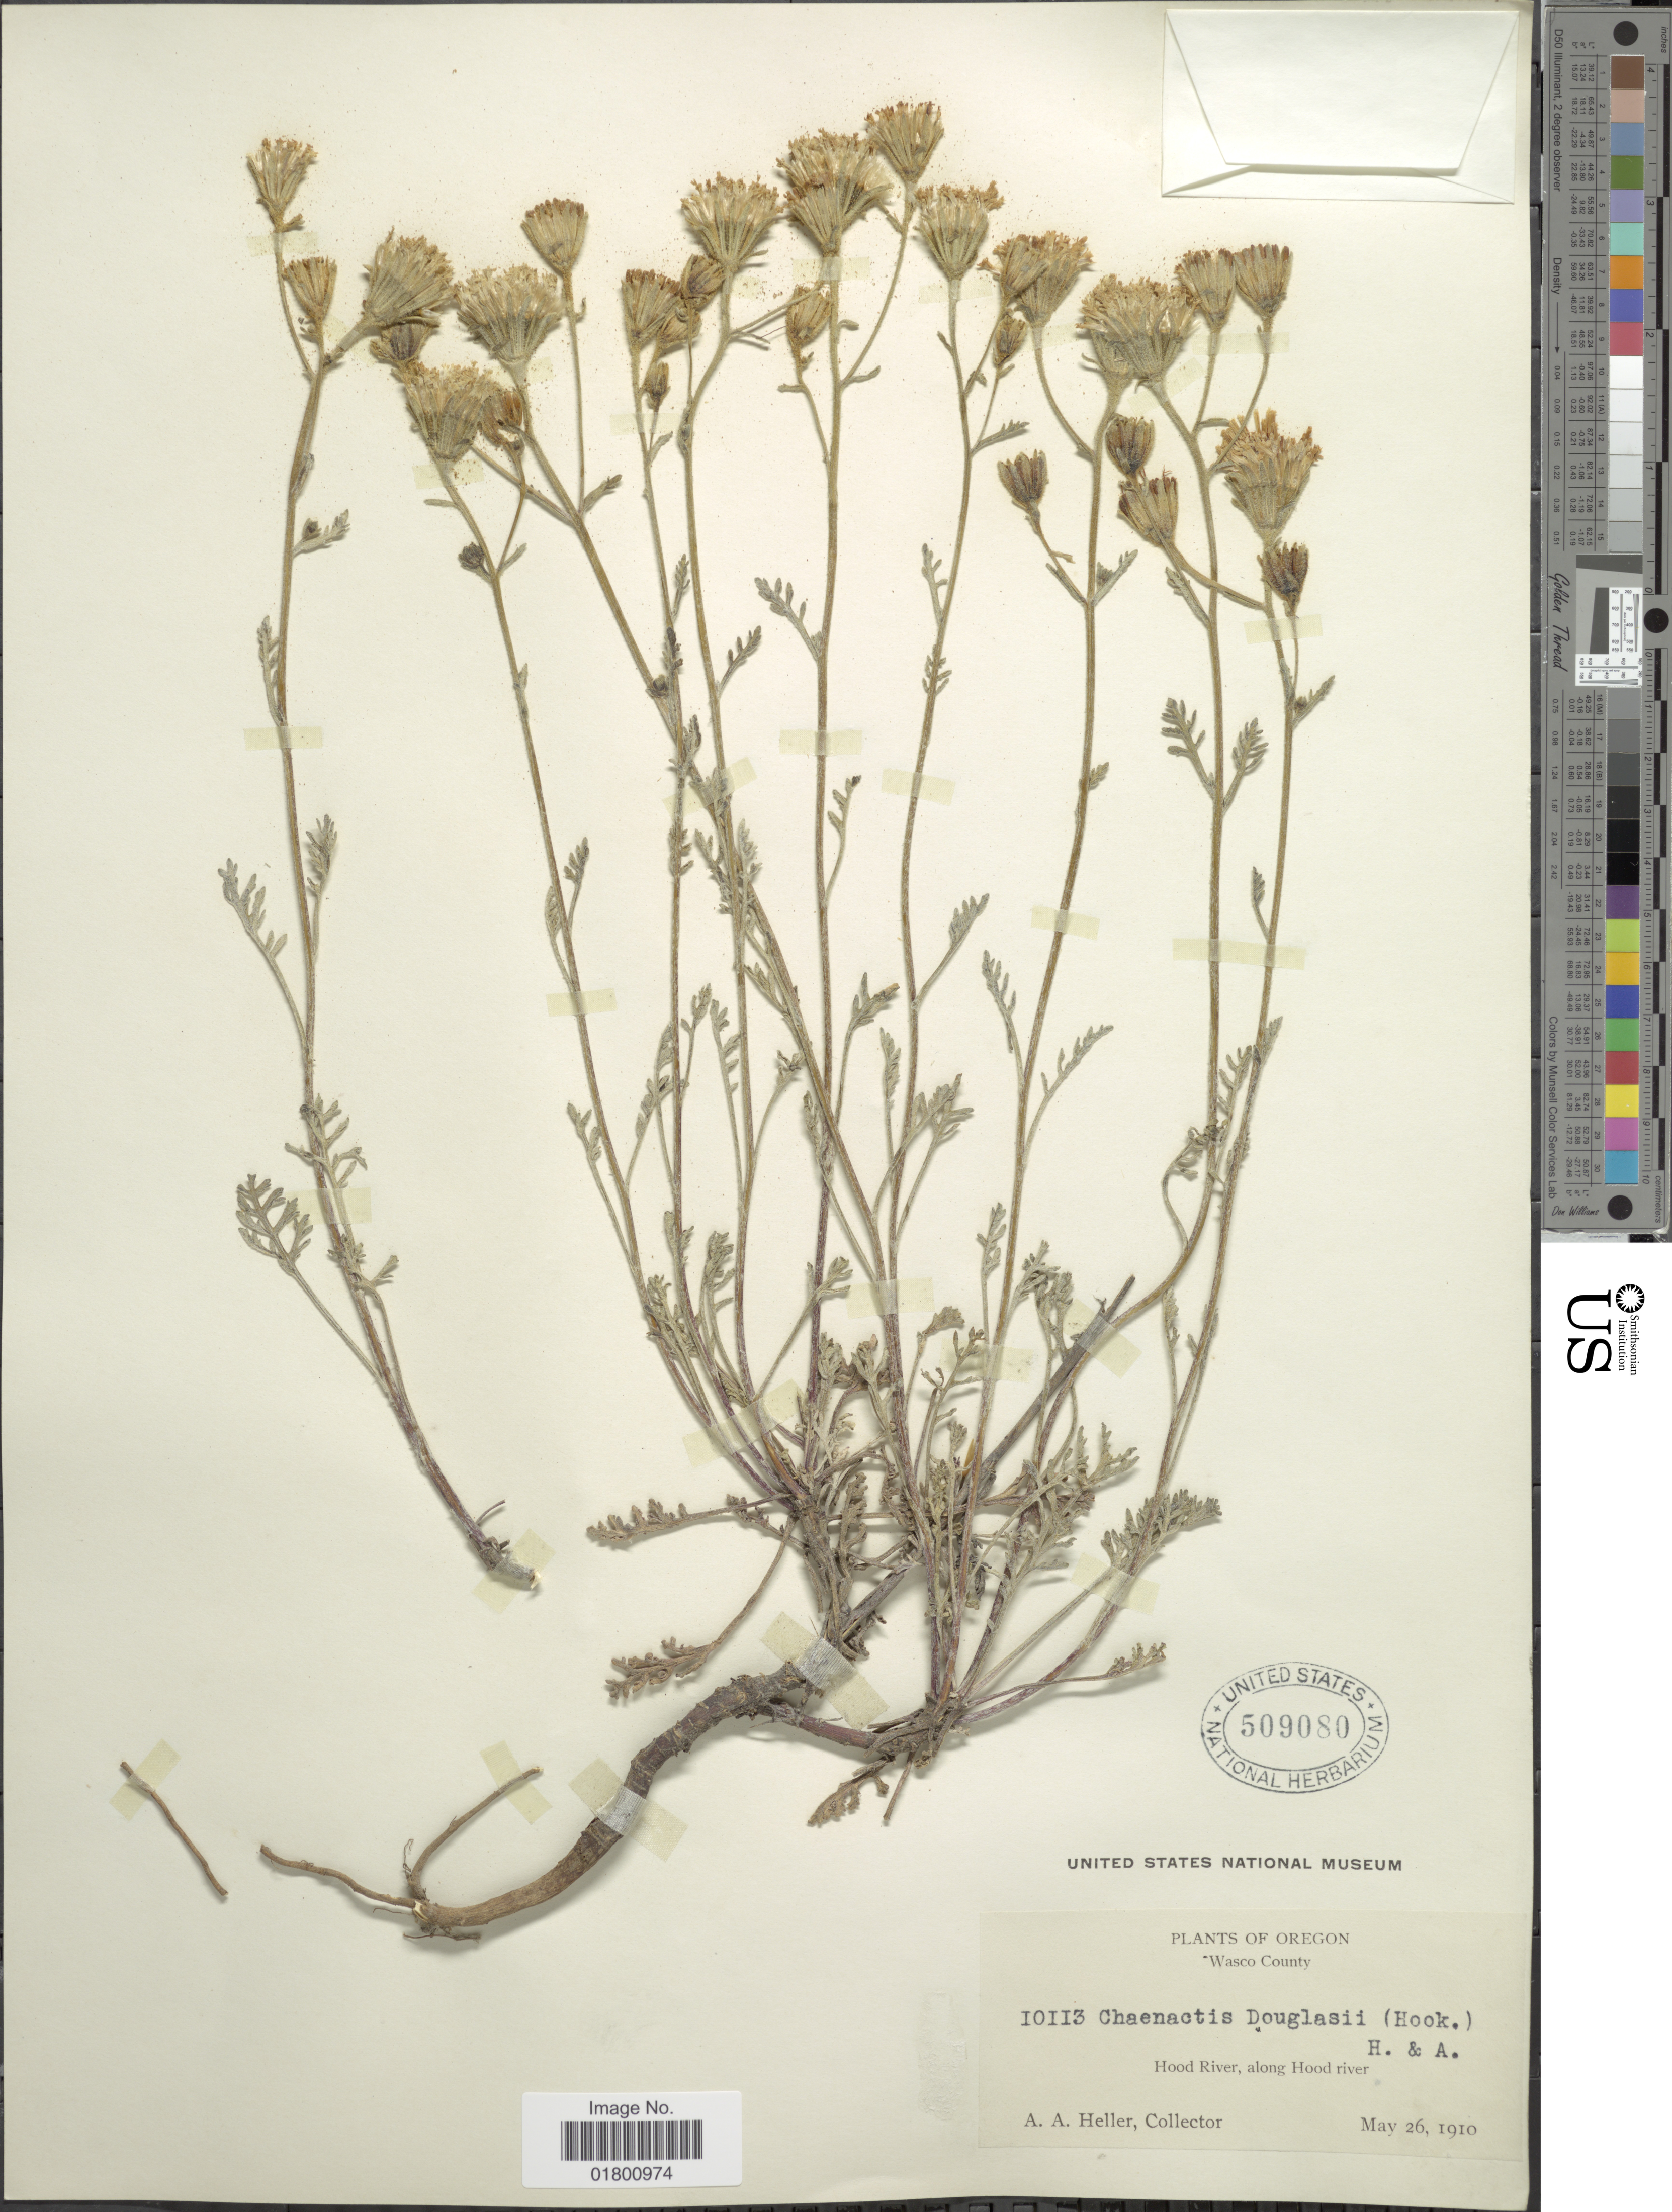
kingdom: Plantae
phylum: Tracheophyta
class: Magnoliopsida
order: Asterales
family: Asteraceae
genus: Chaenactis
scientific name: Chaenactis douglasii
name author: Hook. & Arn.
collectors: A. A. Heller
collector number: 10113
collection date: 1910-05-26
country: United States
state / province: Oregon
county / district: Wasco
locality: Wasco County, Hood River, along Hood river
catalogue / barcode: US 509080